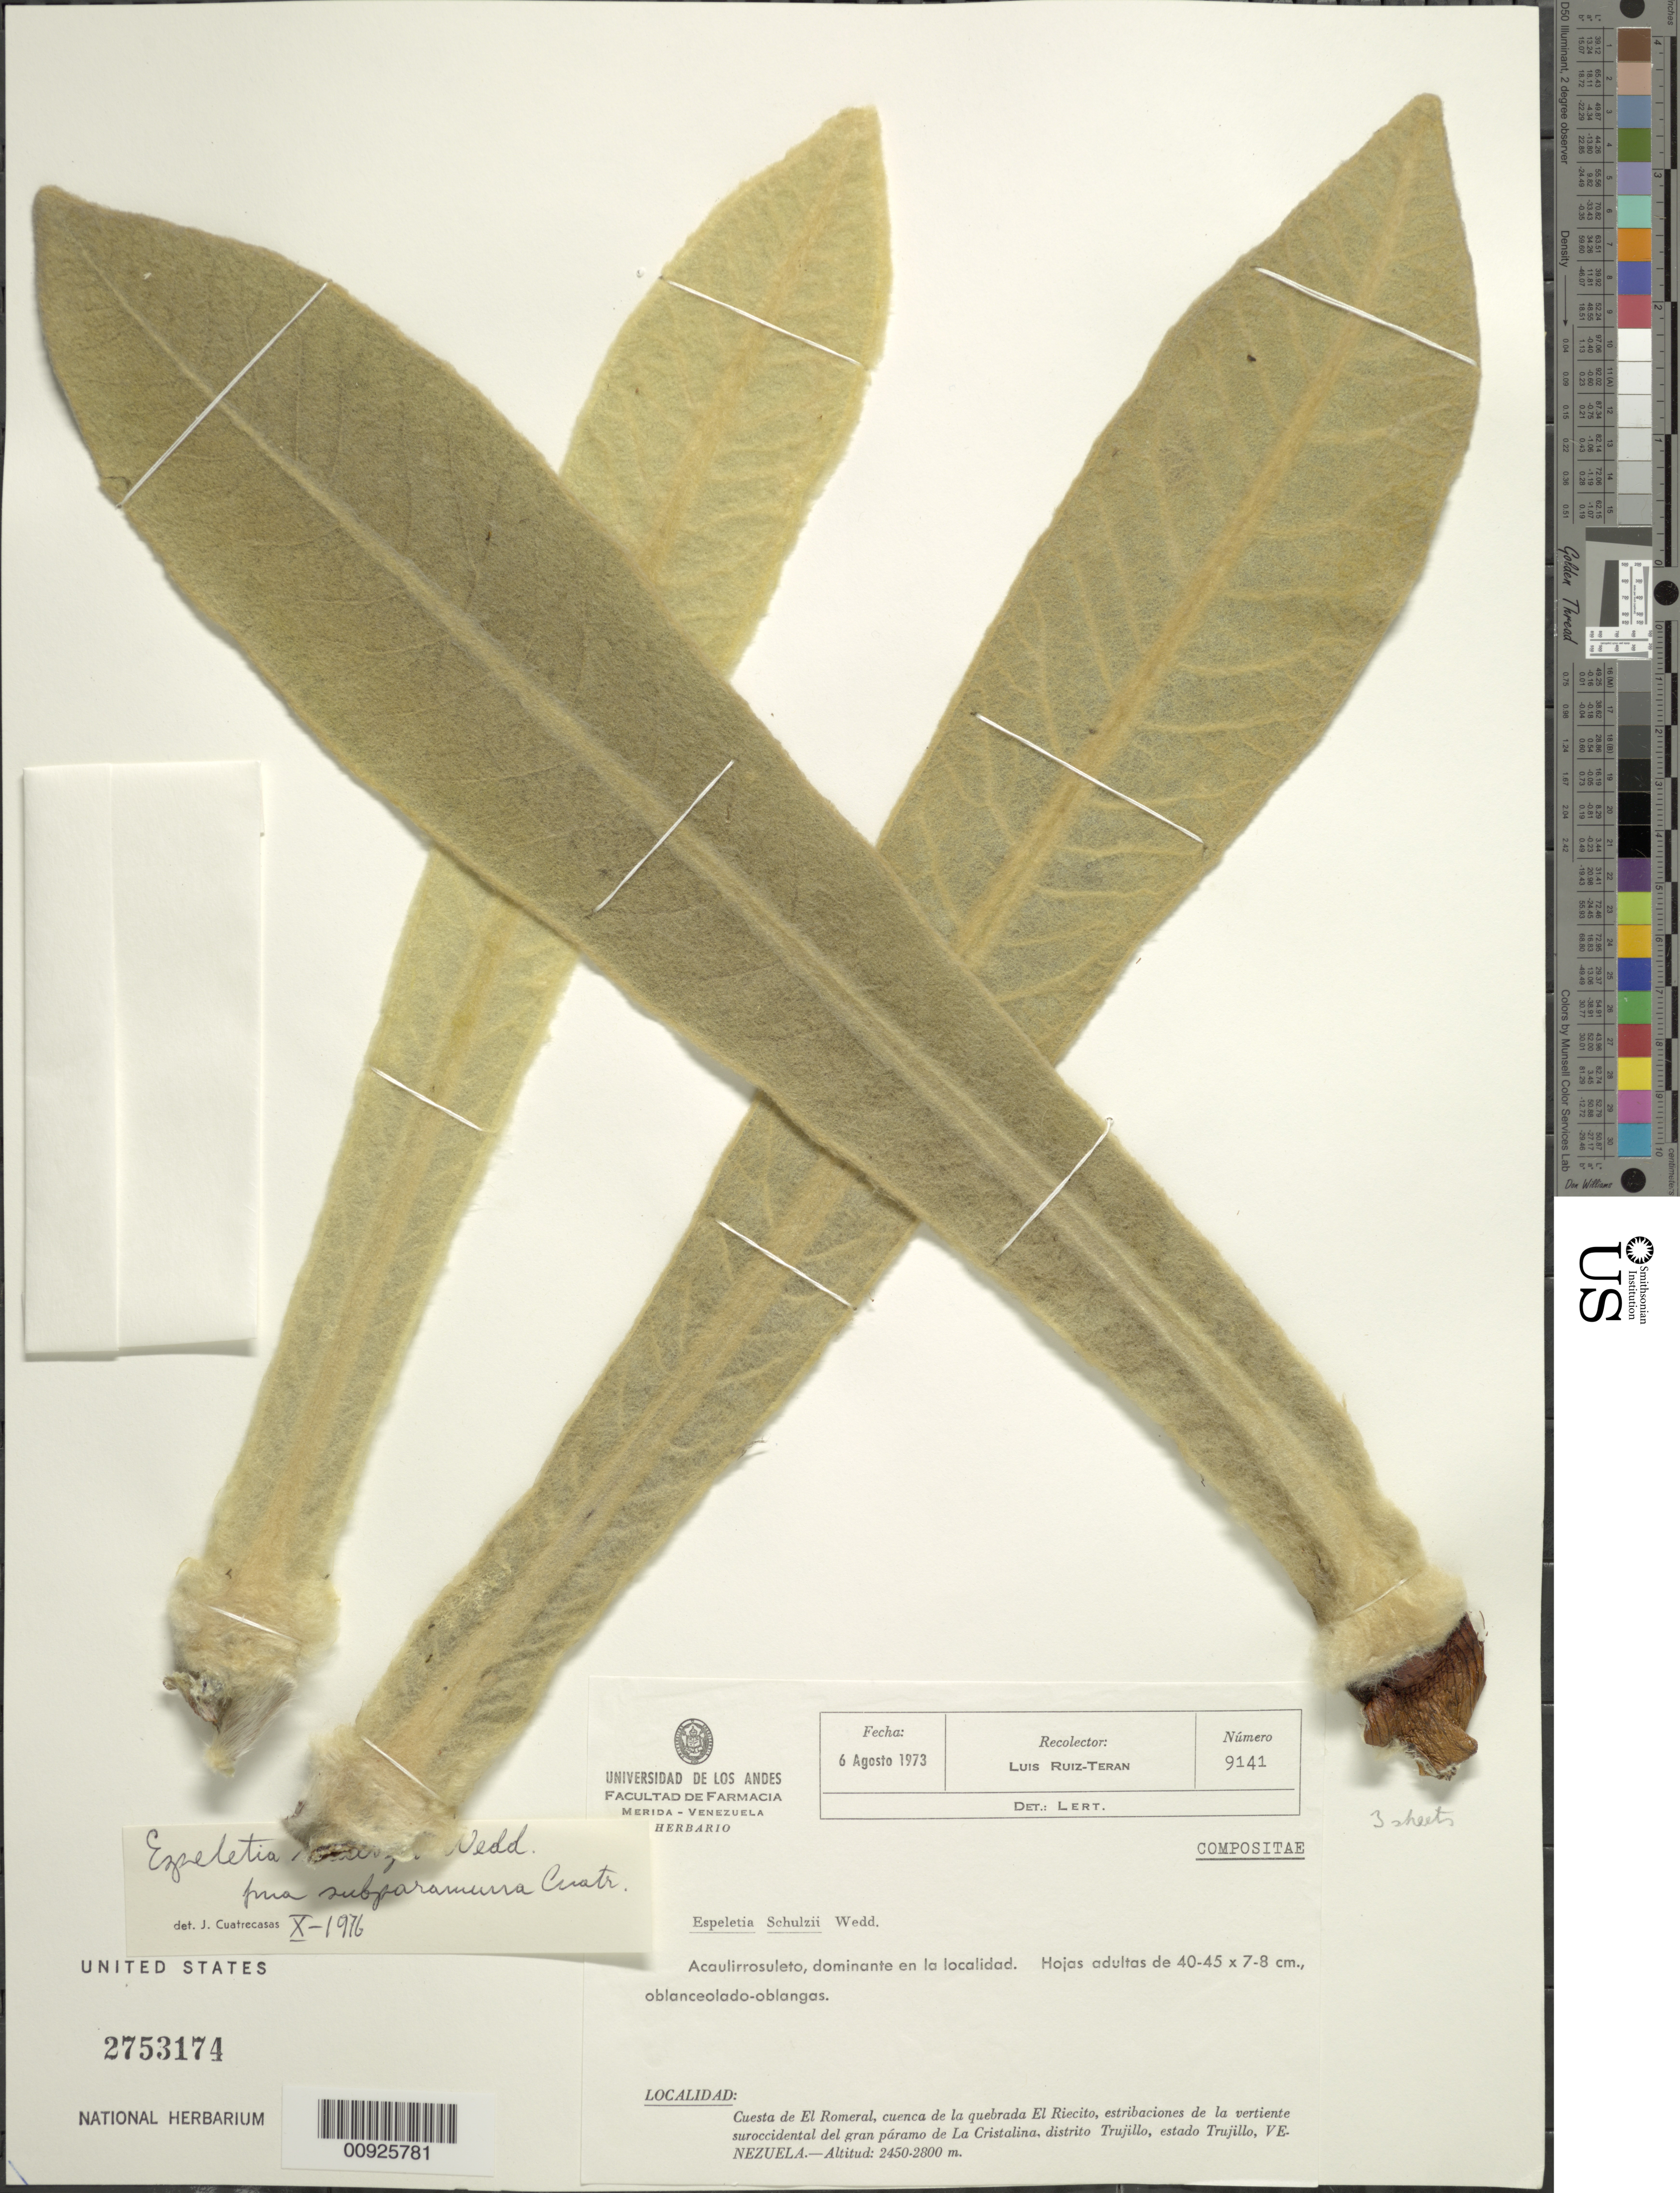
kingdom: Plantae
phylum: Tracheophyta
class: Magnoliopsida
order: Asterales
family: Asteraceae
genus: Espeletia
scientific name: Espeletia schultzii var. subparamuna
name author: Cuatrec.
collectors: L. E. Ruíz-Terán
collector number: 9141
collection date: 1973-08-06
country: Venezuela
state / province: Trujillo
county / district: Trujillo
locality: Páramo de la Cristalina. Cuesta de El Romeral, cuenca de la quebrada El Riecito, estribaciones de la vertiente suroccidental del gran páramo de La Cristalina.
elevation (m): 2450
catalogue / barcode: US 2753174